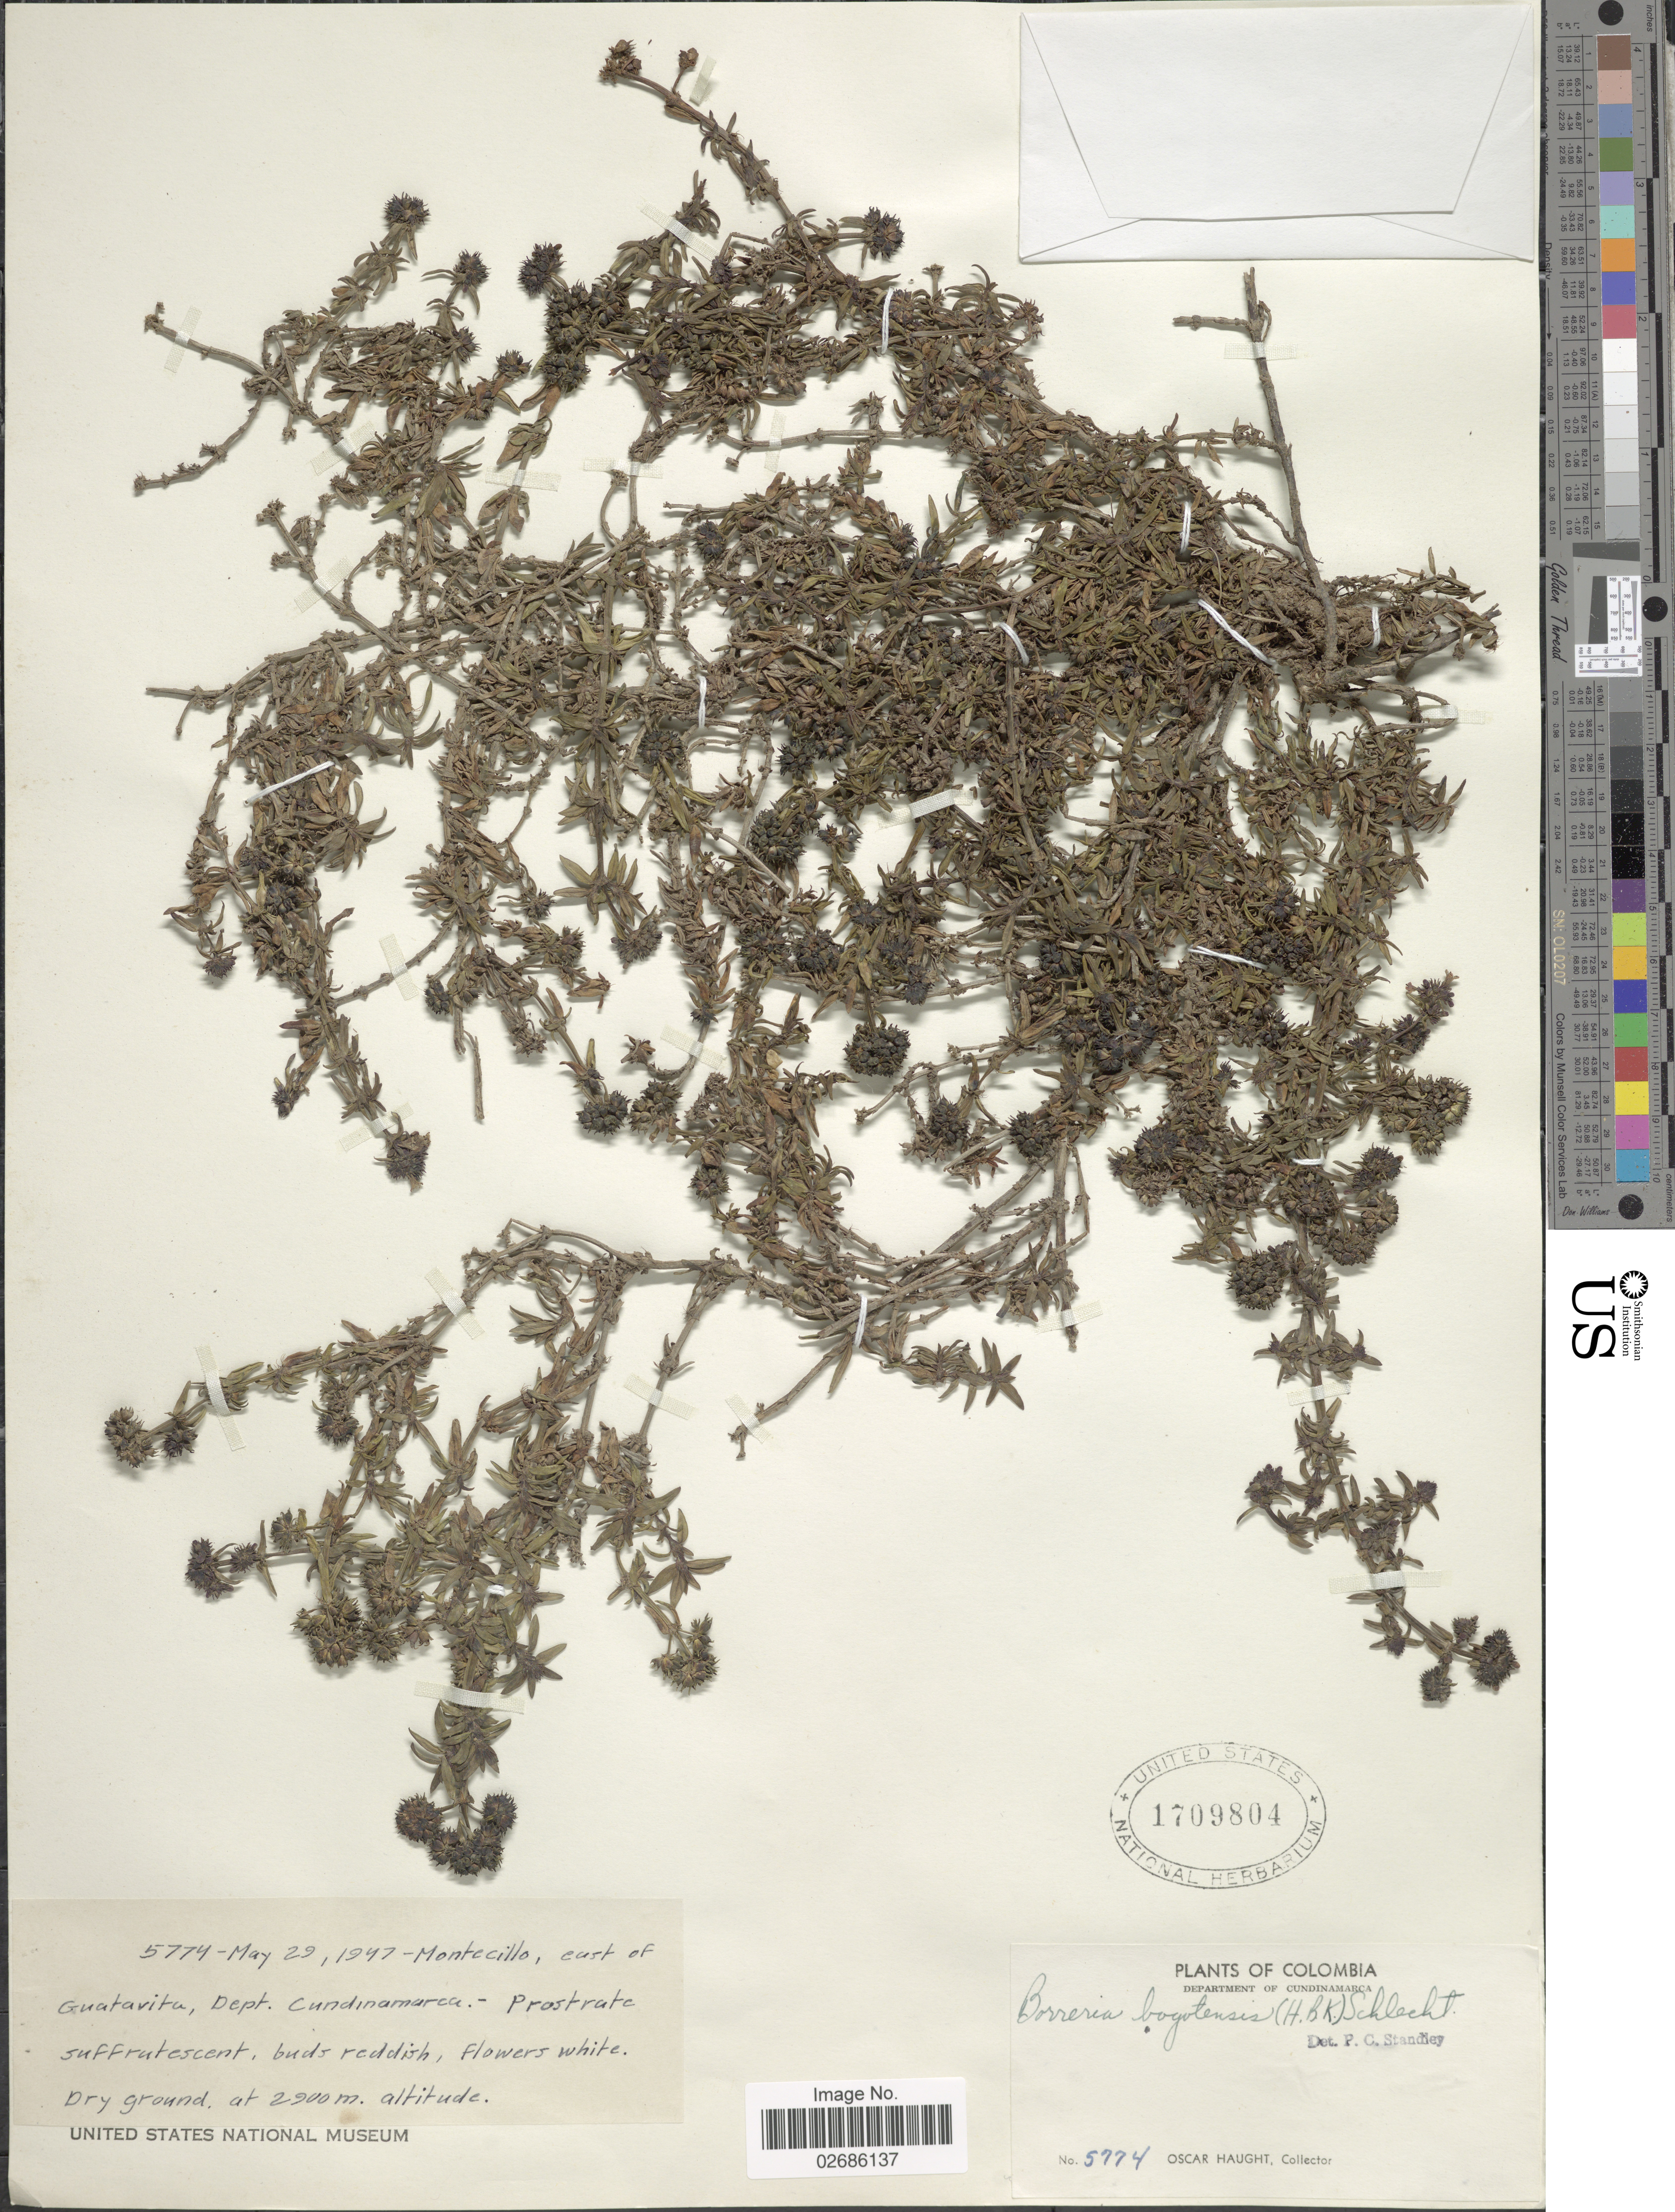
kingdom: Plantae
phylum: Tracheophyta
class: Magnoliopsida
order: Gentianales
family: Rubiaceae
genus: Borreria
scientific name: Borreria bogotensis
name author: (Kunth) Standl.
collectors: O. Haught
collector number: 5774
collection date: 1947-05-29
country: Colombia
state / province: Cundinamarca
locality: Montecillo, east of Guatavita, Dept. Cundinamarca.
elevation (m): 2900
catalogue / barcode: US 1709804